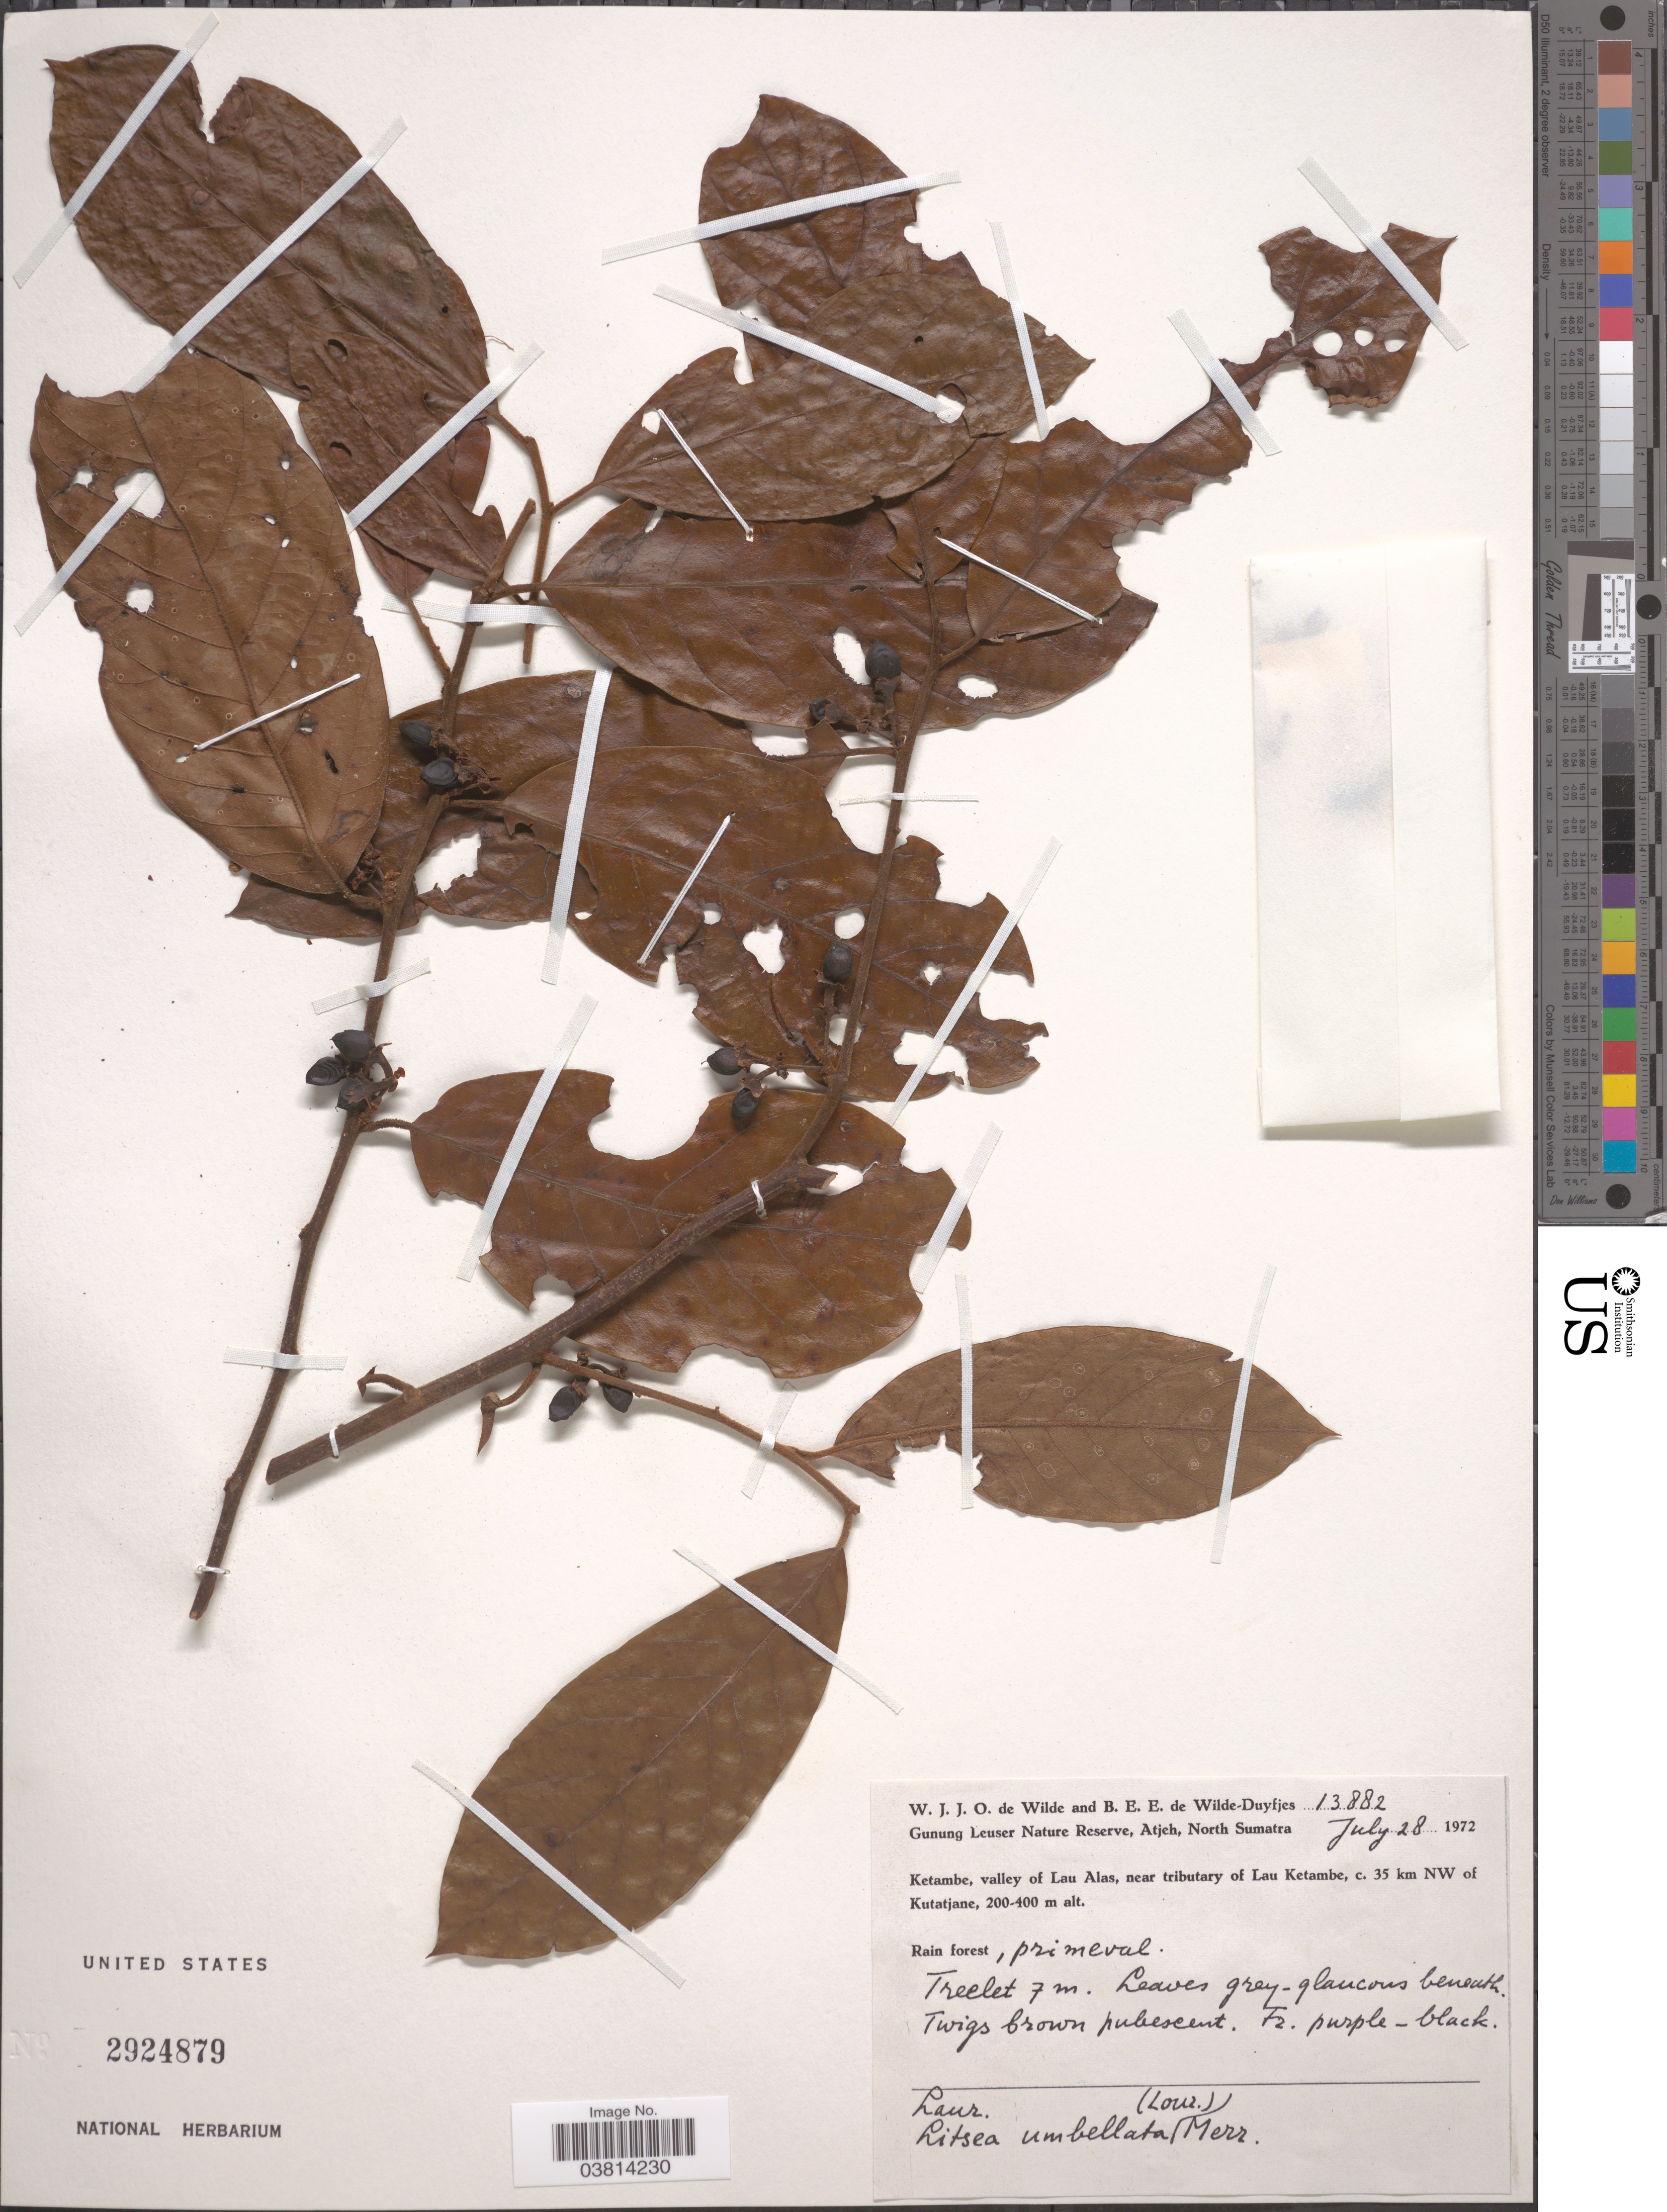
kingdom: Plantae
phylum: Tracheophyta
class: Magnoliopsida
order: Laurales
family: Lauraceae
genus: Litsea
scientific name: Litsea amara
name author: Blume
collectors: W. J. de Wilde & B. E. de Wilde-Duyfjes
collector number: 13882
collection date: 1972-07-28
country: Indonesia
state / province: Sumatra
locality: Gunung Leuser Nature Reserve, Atjeh, North Sumatra. Ketambe, valley of Lau Alas, near tributary of Lau Ketambe, c. 35 km NW of Kutatjane.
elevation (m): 200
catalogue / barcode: US 2924879